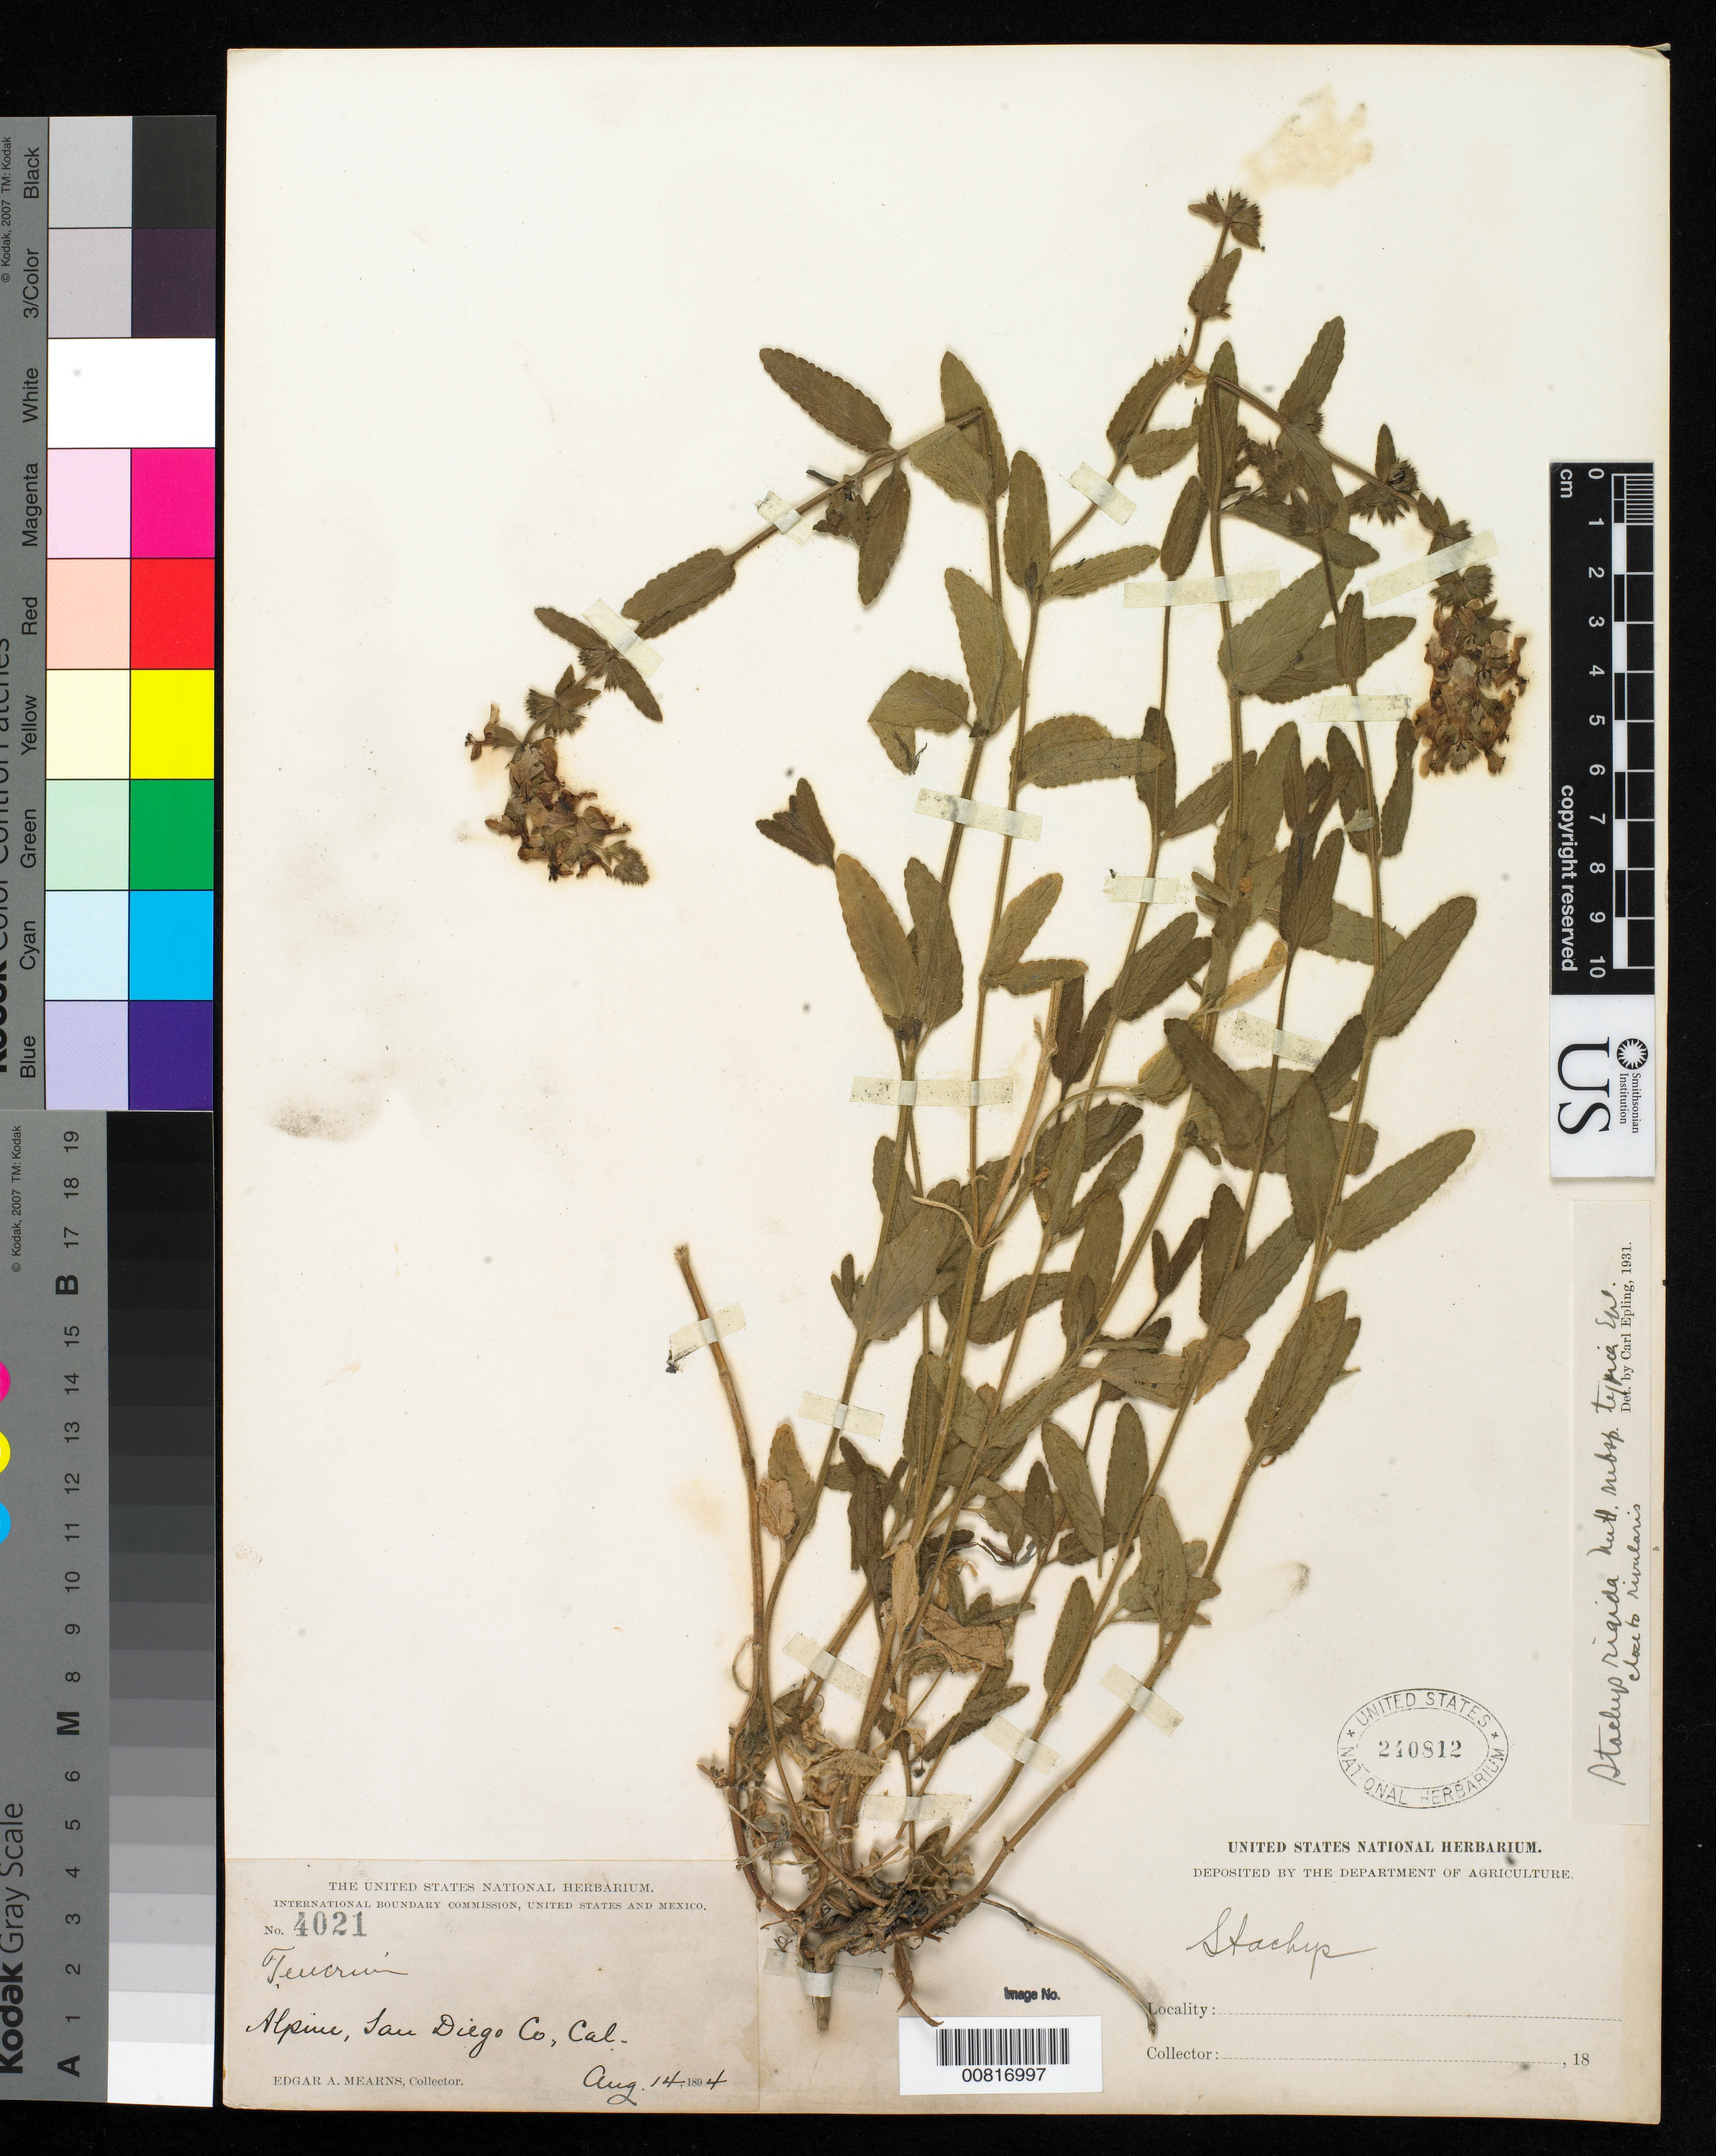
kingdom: Plantae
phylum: Tracheophyta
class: Magnoliopsida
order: Lamiales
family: Lamiaceae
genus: Stachys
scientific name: Stachys rigida subsp. typica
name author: Epling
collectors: E. A. Mearns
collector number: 4021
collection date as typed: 14 Aug 1894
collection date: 1894-08-14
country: United States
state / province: California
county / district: San Diego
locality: Alpine, San Diego County, California.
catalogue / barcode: US 240812